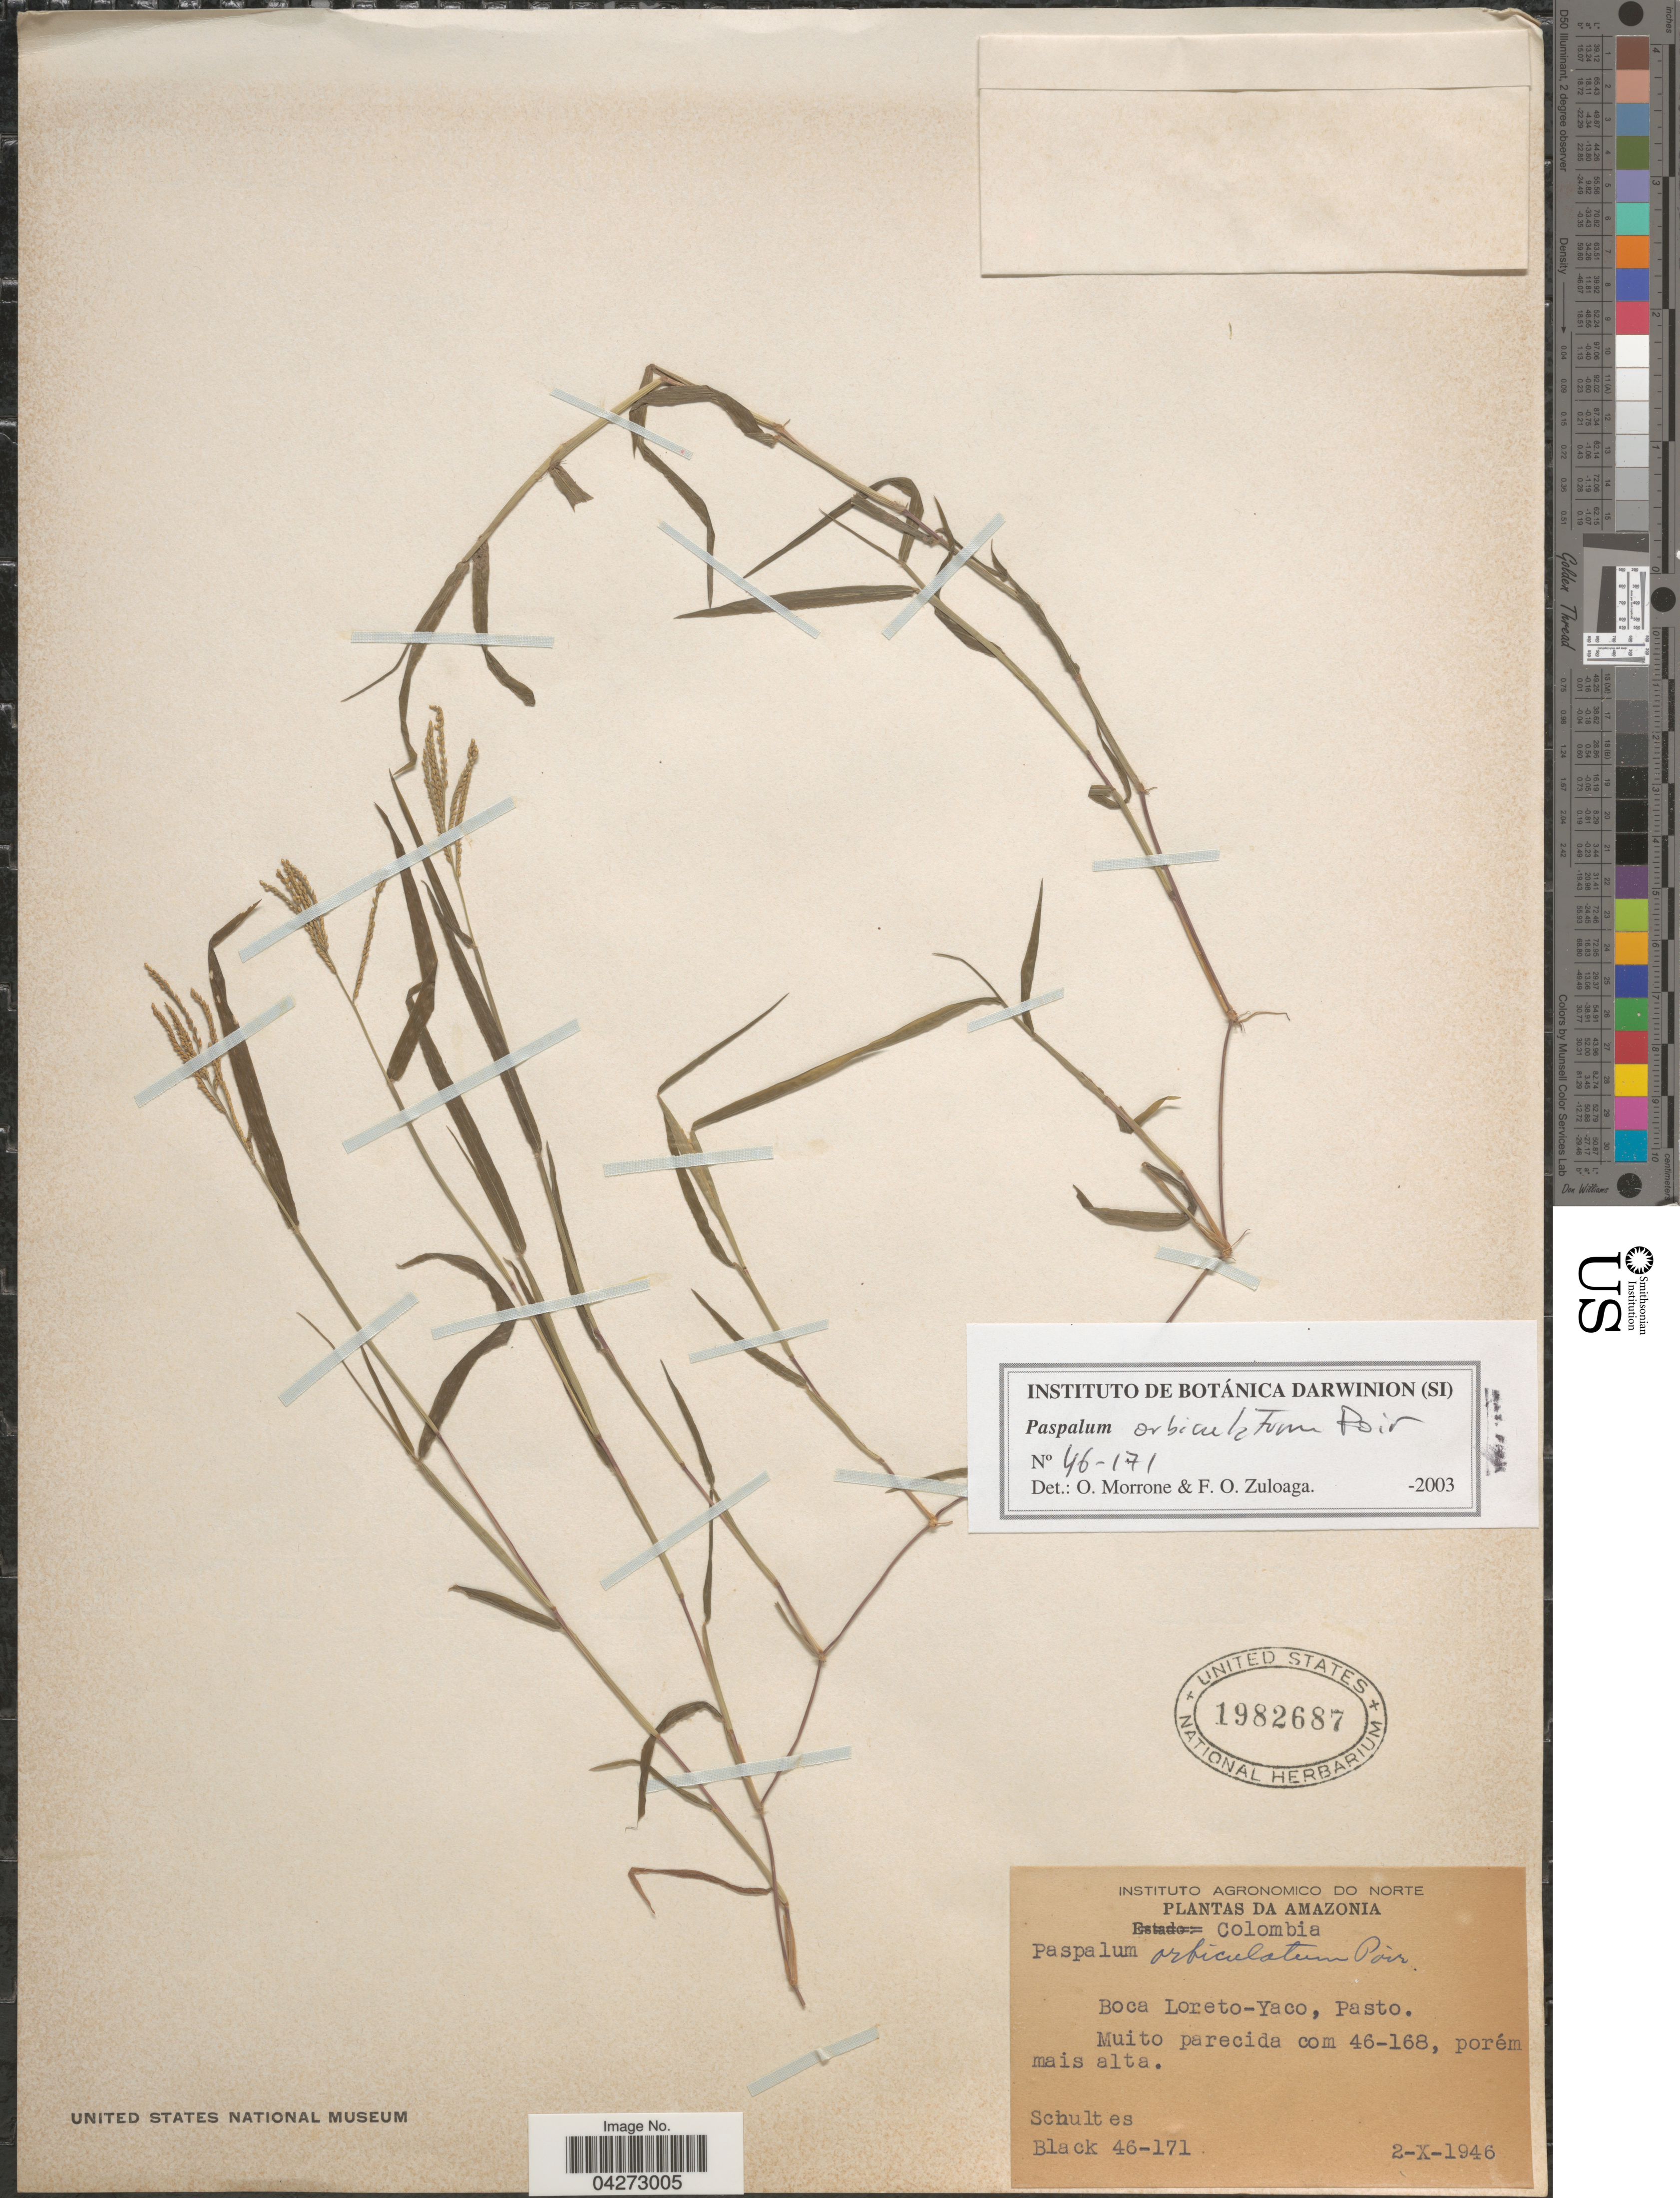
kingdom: Plantae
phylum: Tracheophyta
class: Liliopsida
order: Poales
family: Poaceae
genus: Paspalum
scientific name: Paspalum orbiculatum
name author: Poir.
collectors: -- Schultes & -- Black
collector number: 46-171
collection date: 1946-10-02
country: Peru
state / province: Loreto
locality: Amazonia. Boca Loreto-Yaco, Pasto.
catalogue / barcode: US 1982687